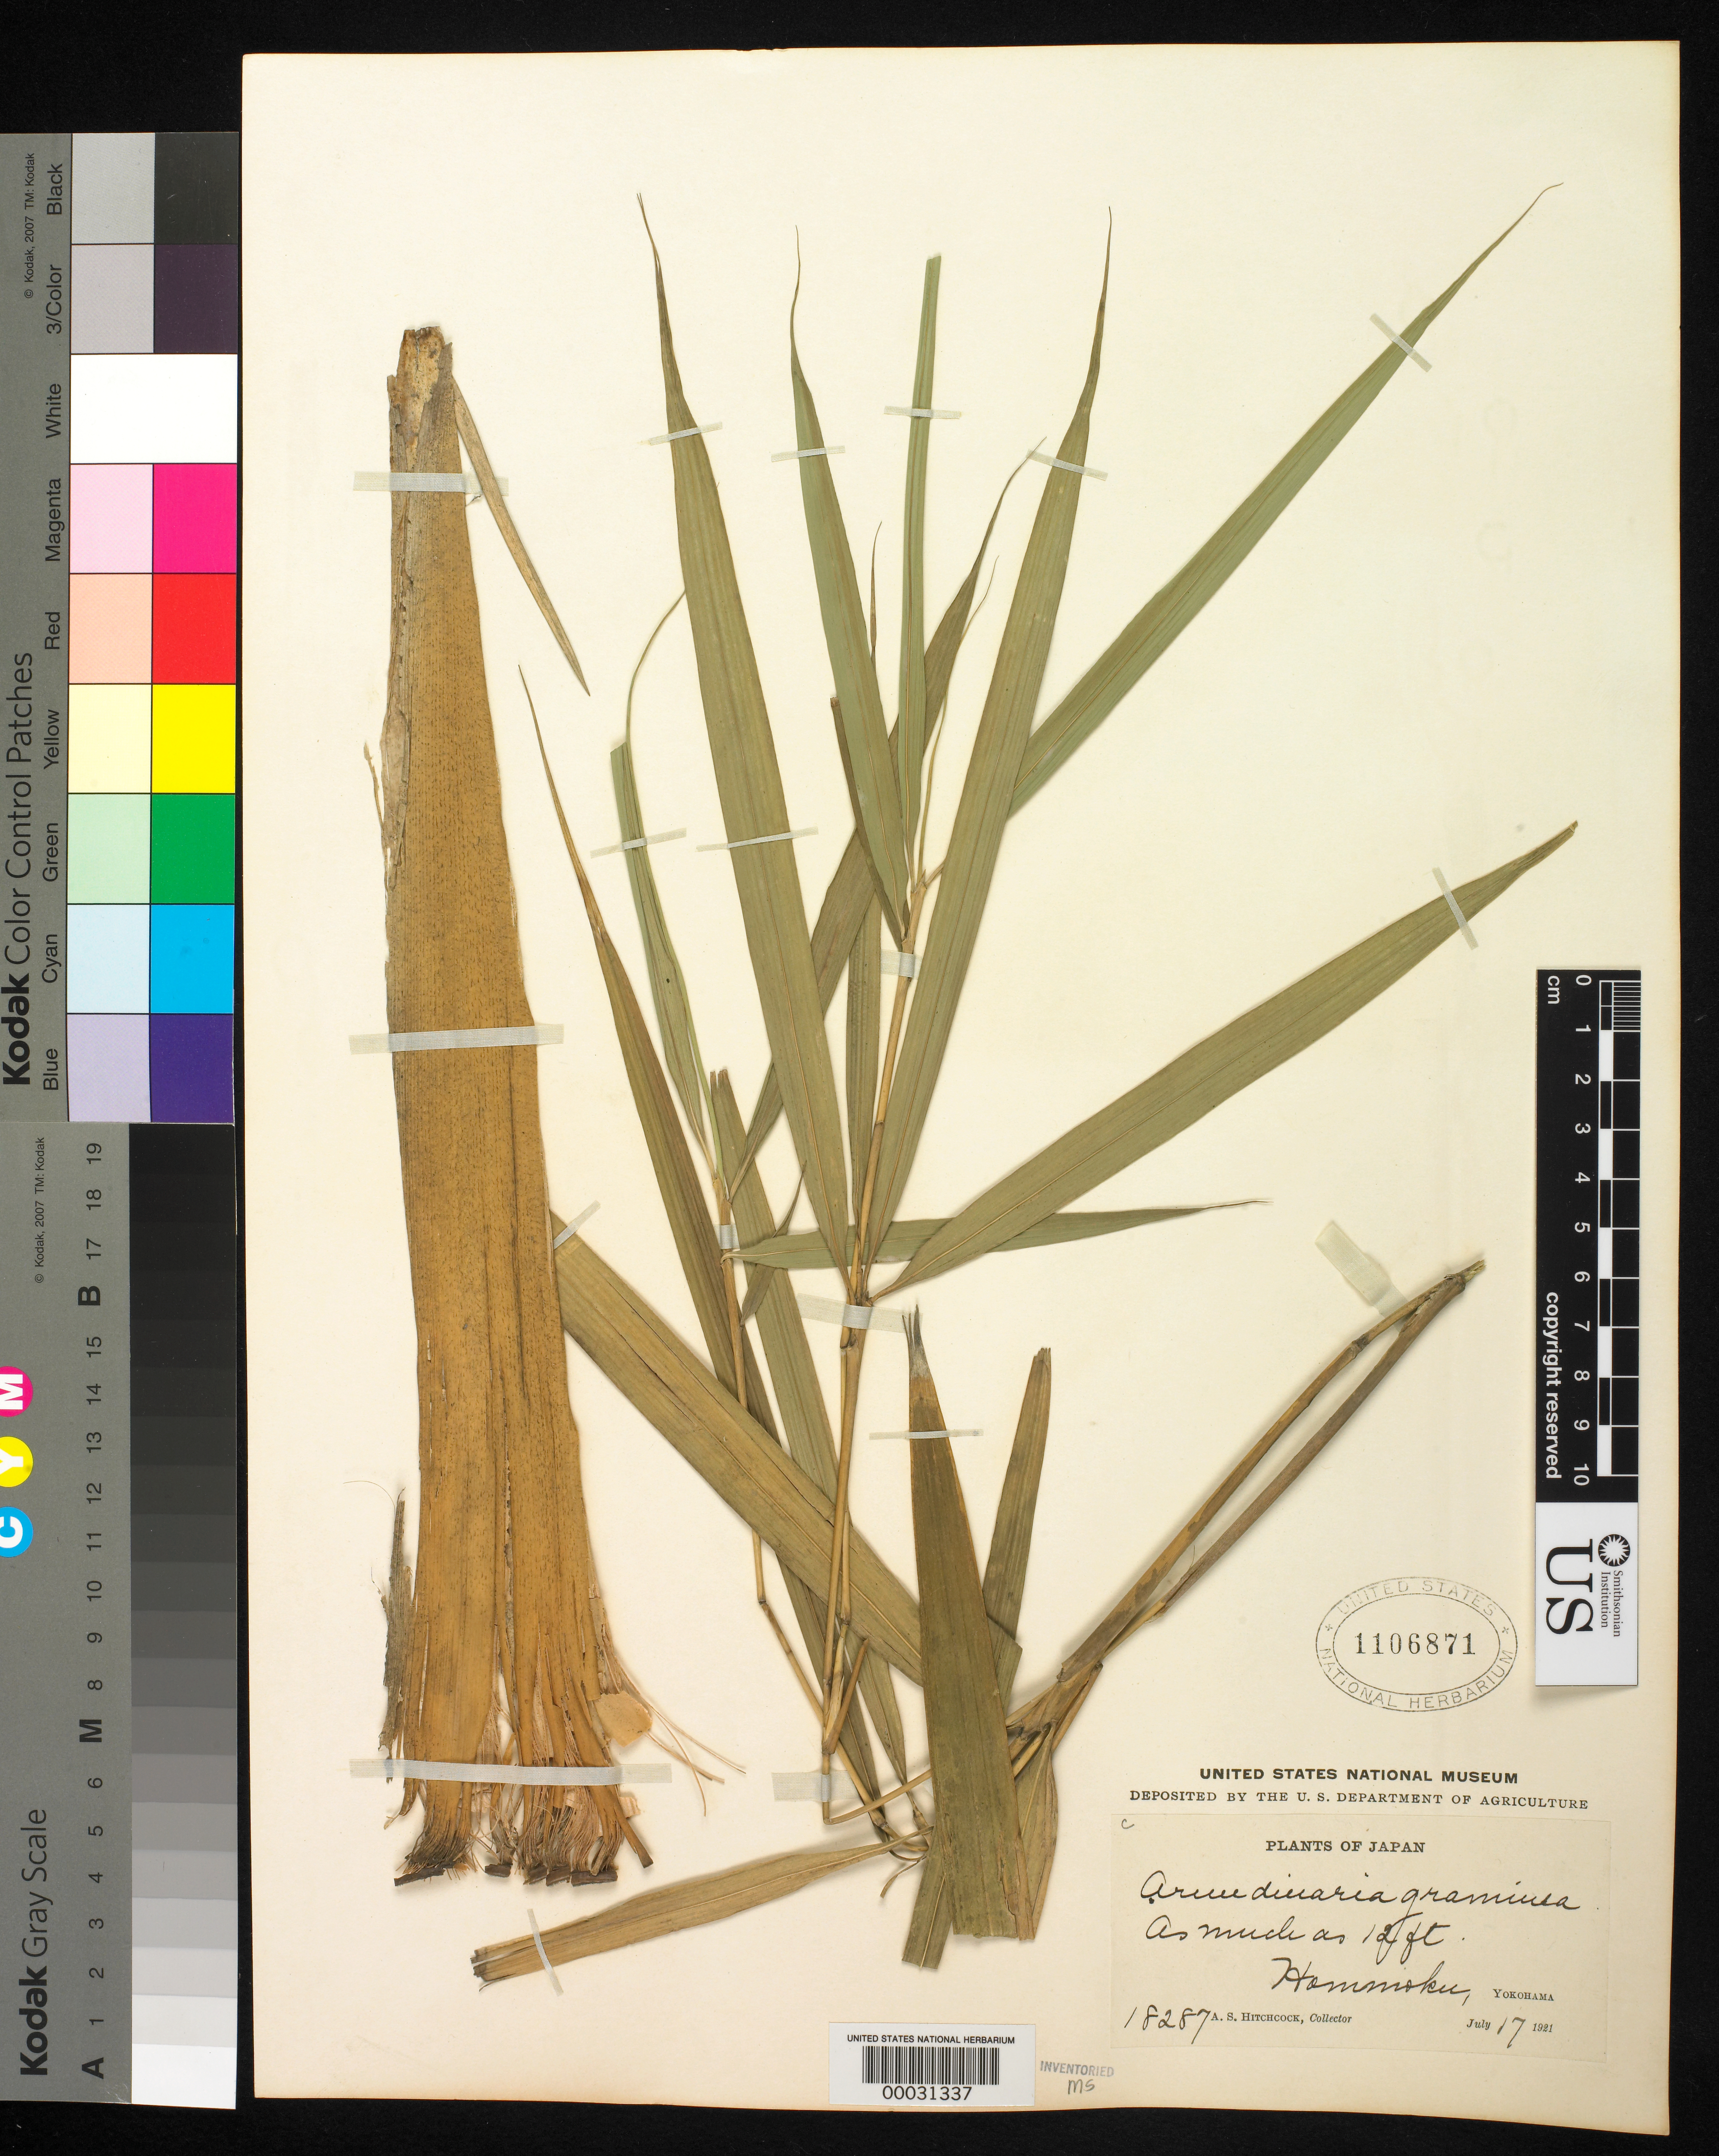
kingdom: Plantae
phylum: Tracheophyta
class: Liliopsida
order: Poales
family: Poaceae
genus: Pleioblastus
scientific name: Pleioblastus gramineus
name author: (Bean) Nakai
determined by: Poaceae Reorganization Project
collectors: A. S. Hitchcock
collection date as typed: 17 Jul 1921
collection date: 1921-07-17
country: Japan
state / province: Kanagawa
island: Honshu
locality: Yokohama, hommokee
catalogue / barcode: US 1106871